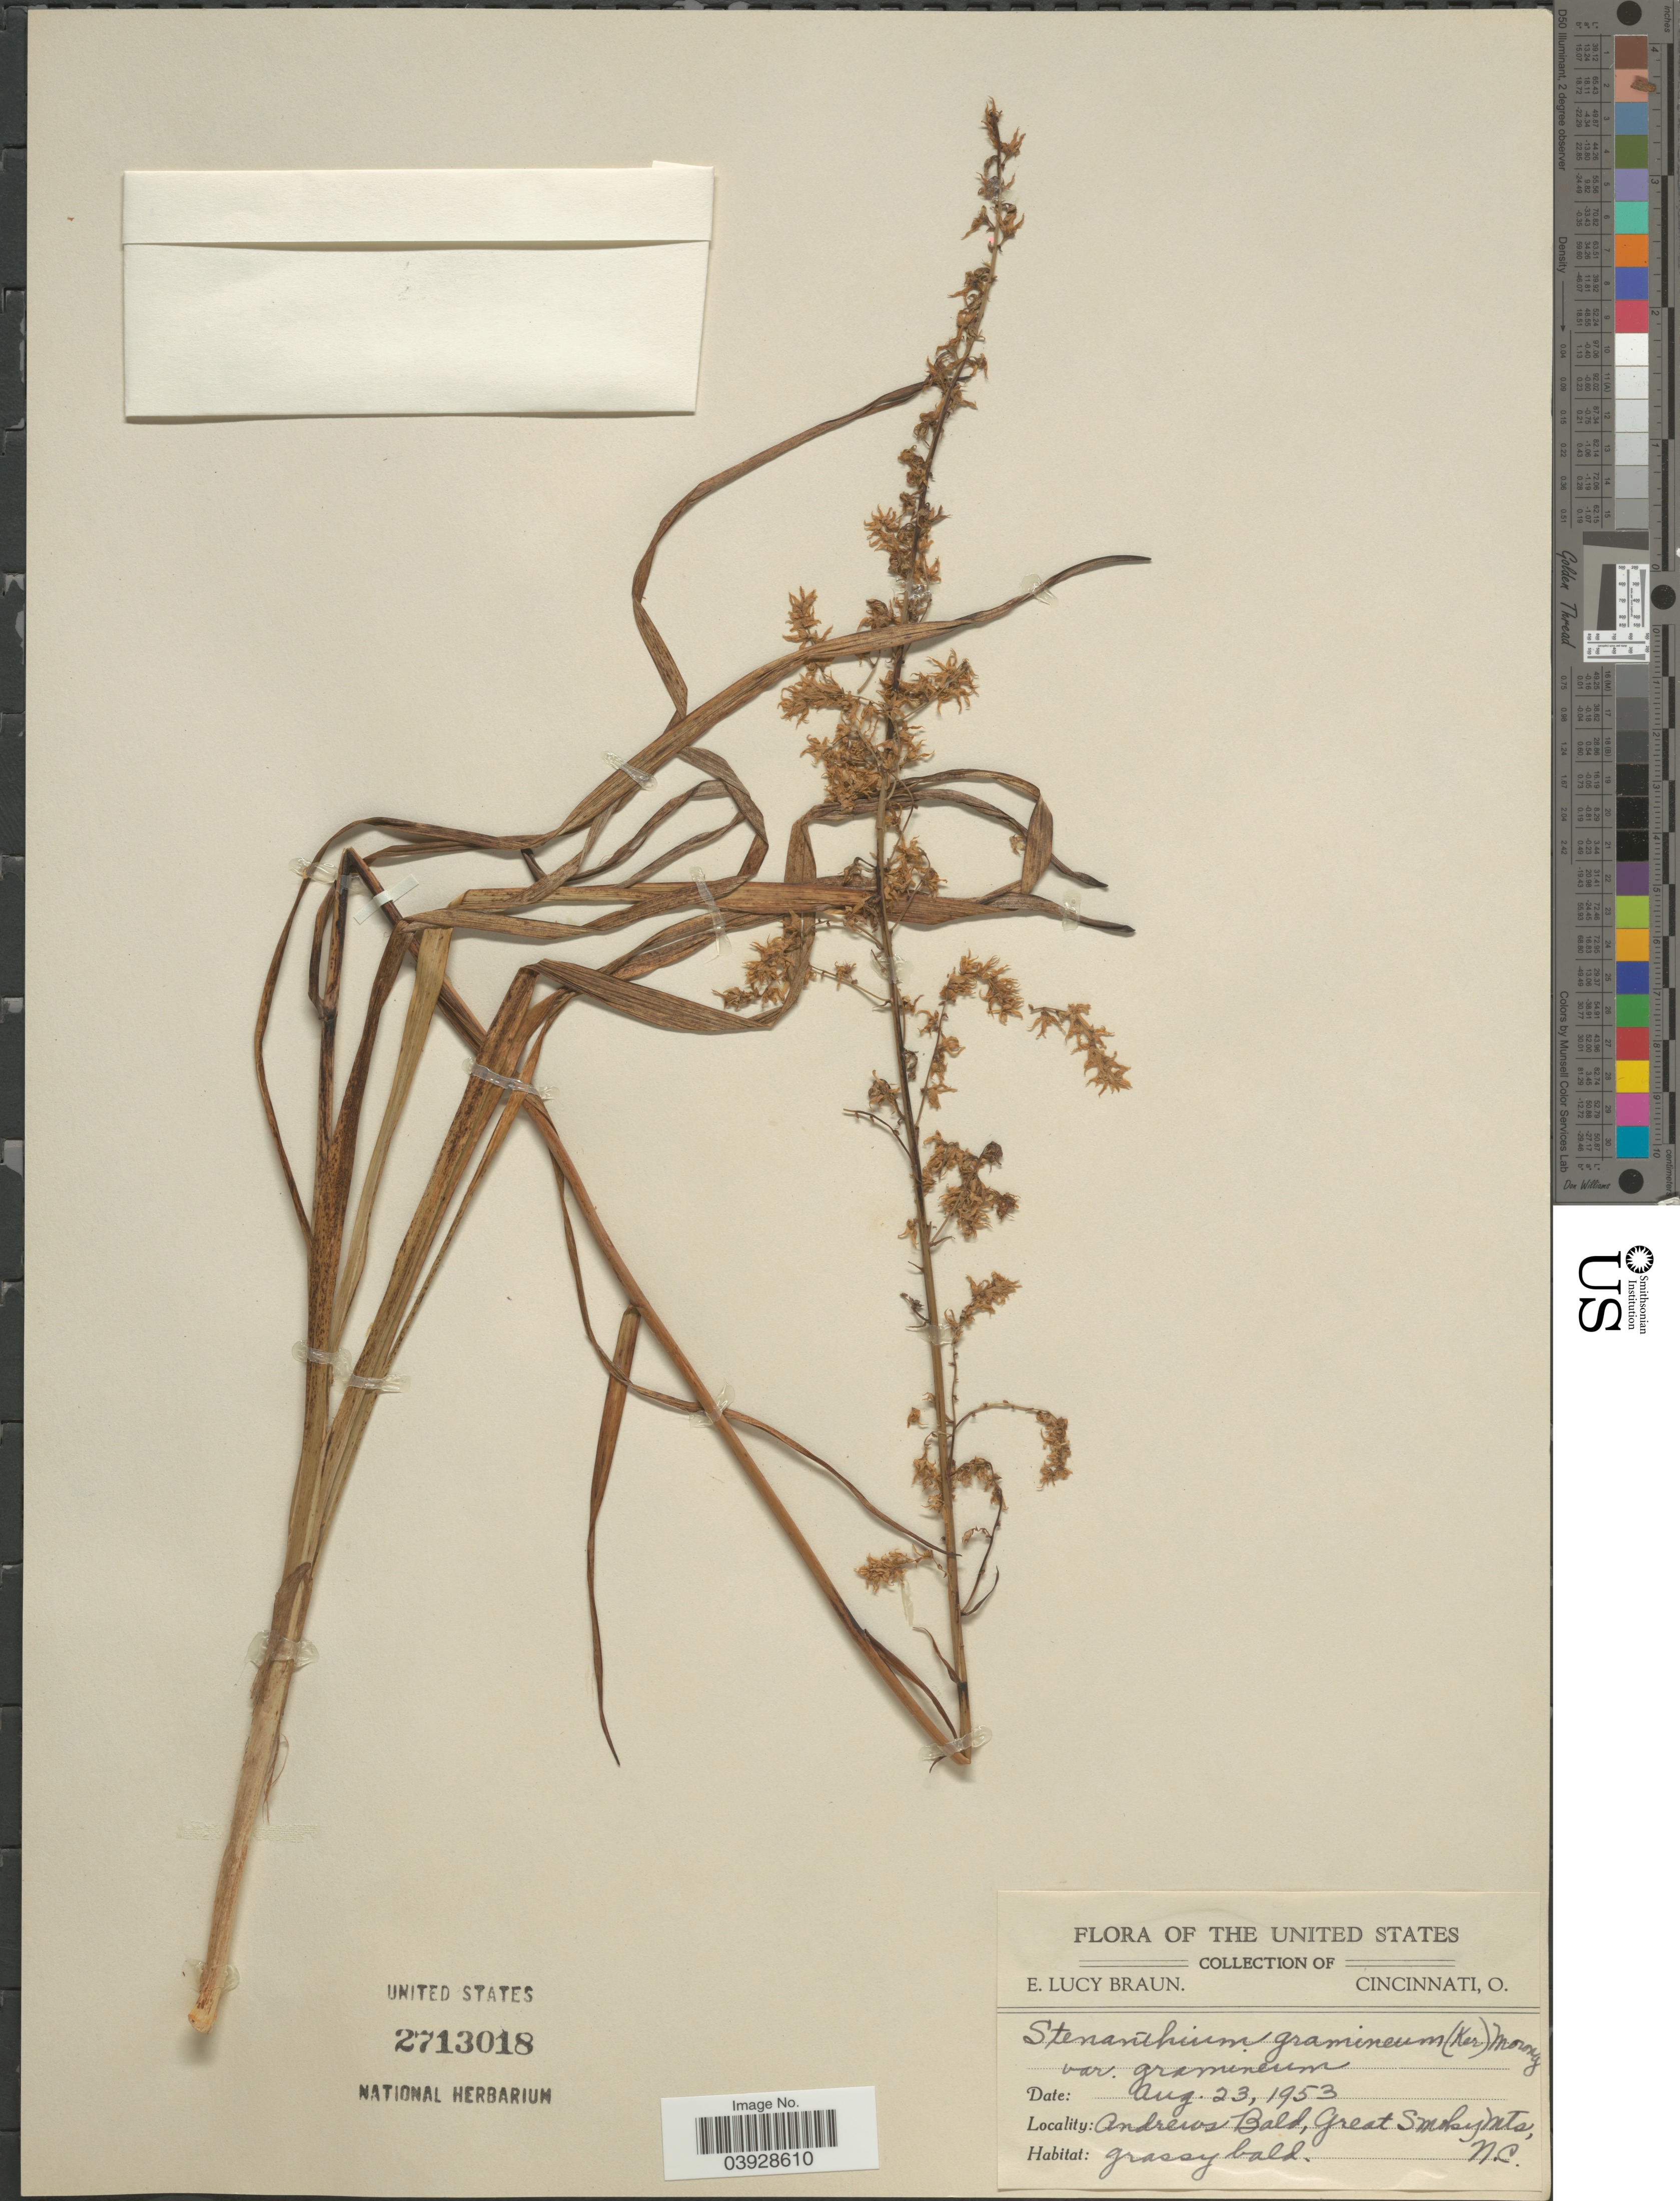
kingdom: Plantae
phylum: Tracheophyta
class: Liliopsida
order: Liliales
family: Melanthiaceae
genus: Stenanthium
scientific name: Stenanthium gramineum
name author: (Ker Gawl.) Morong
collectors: E. L. Braun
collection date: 1953-08-23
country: United States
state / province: North Carolina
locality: Andrews Bald, Great Smoky Mts.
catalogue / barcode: US 2713018